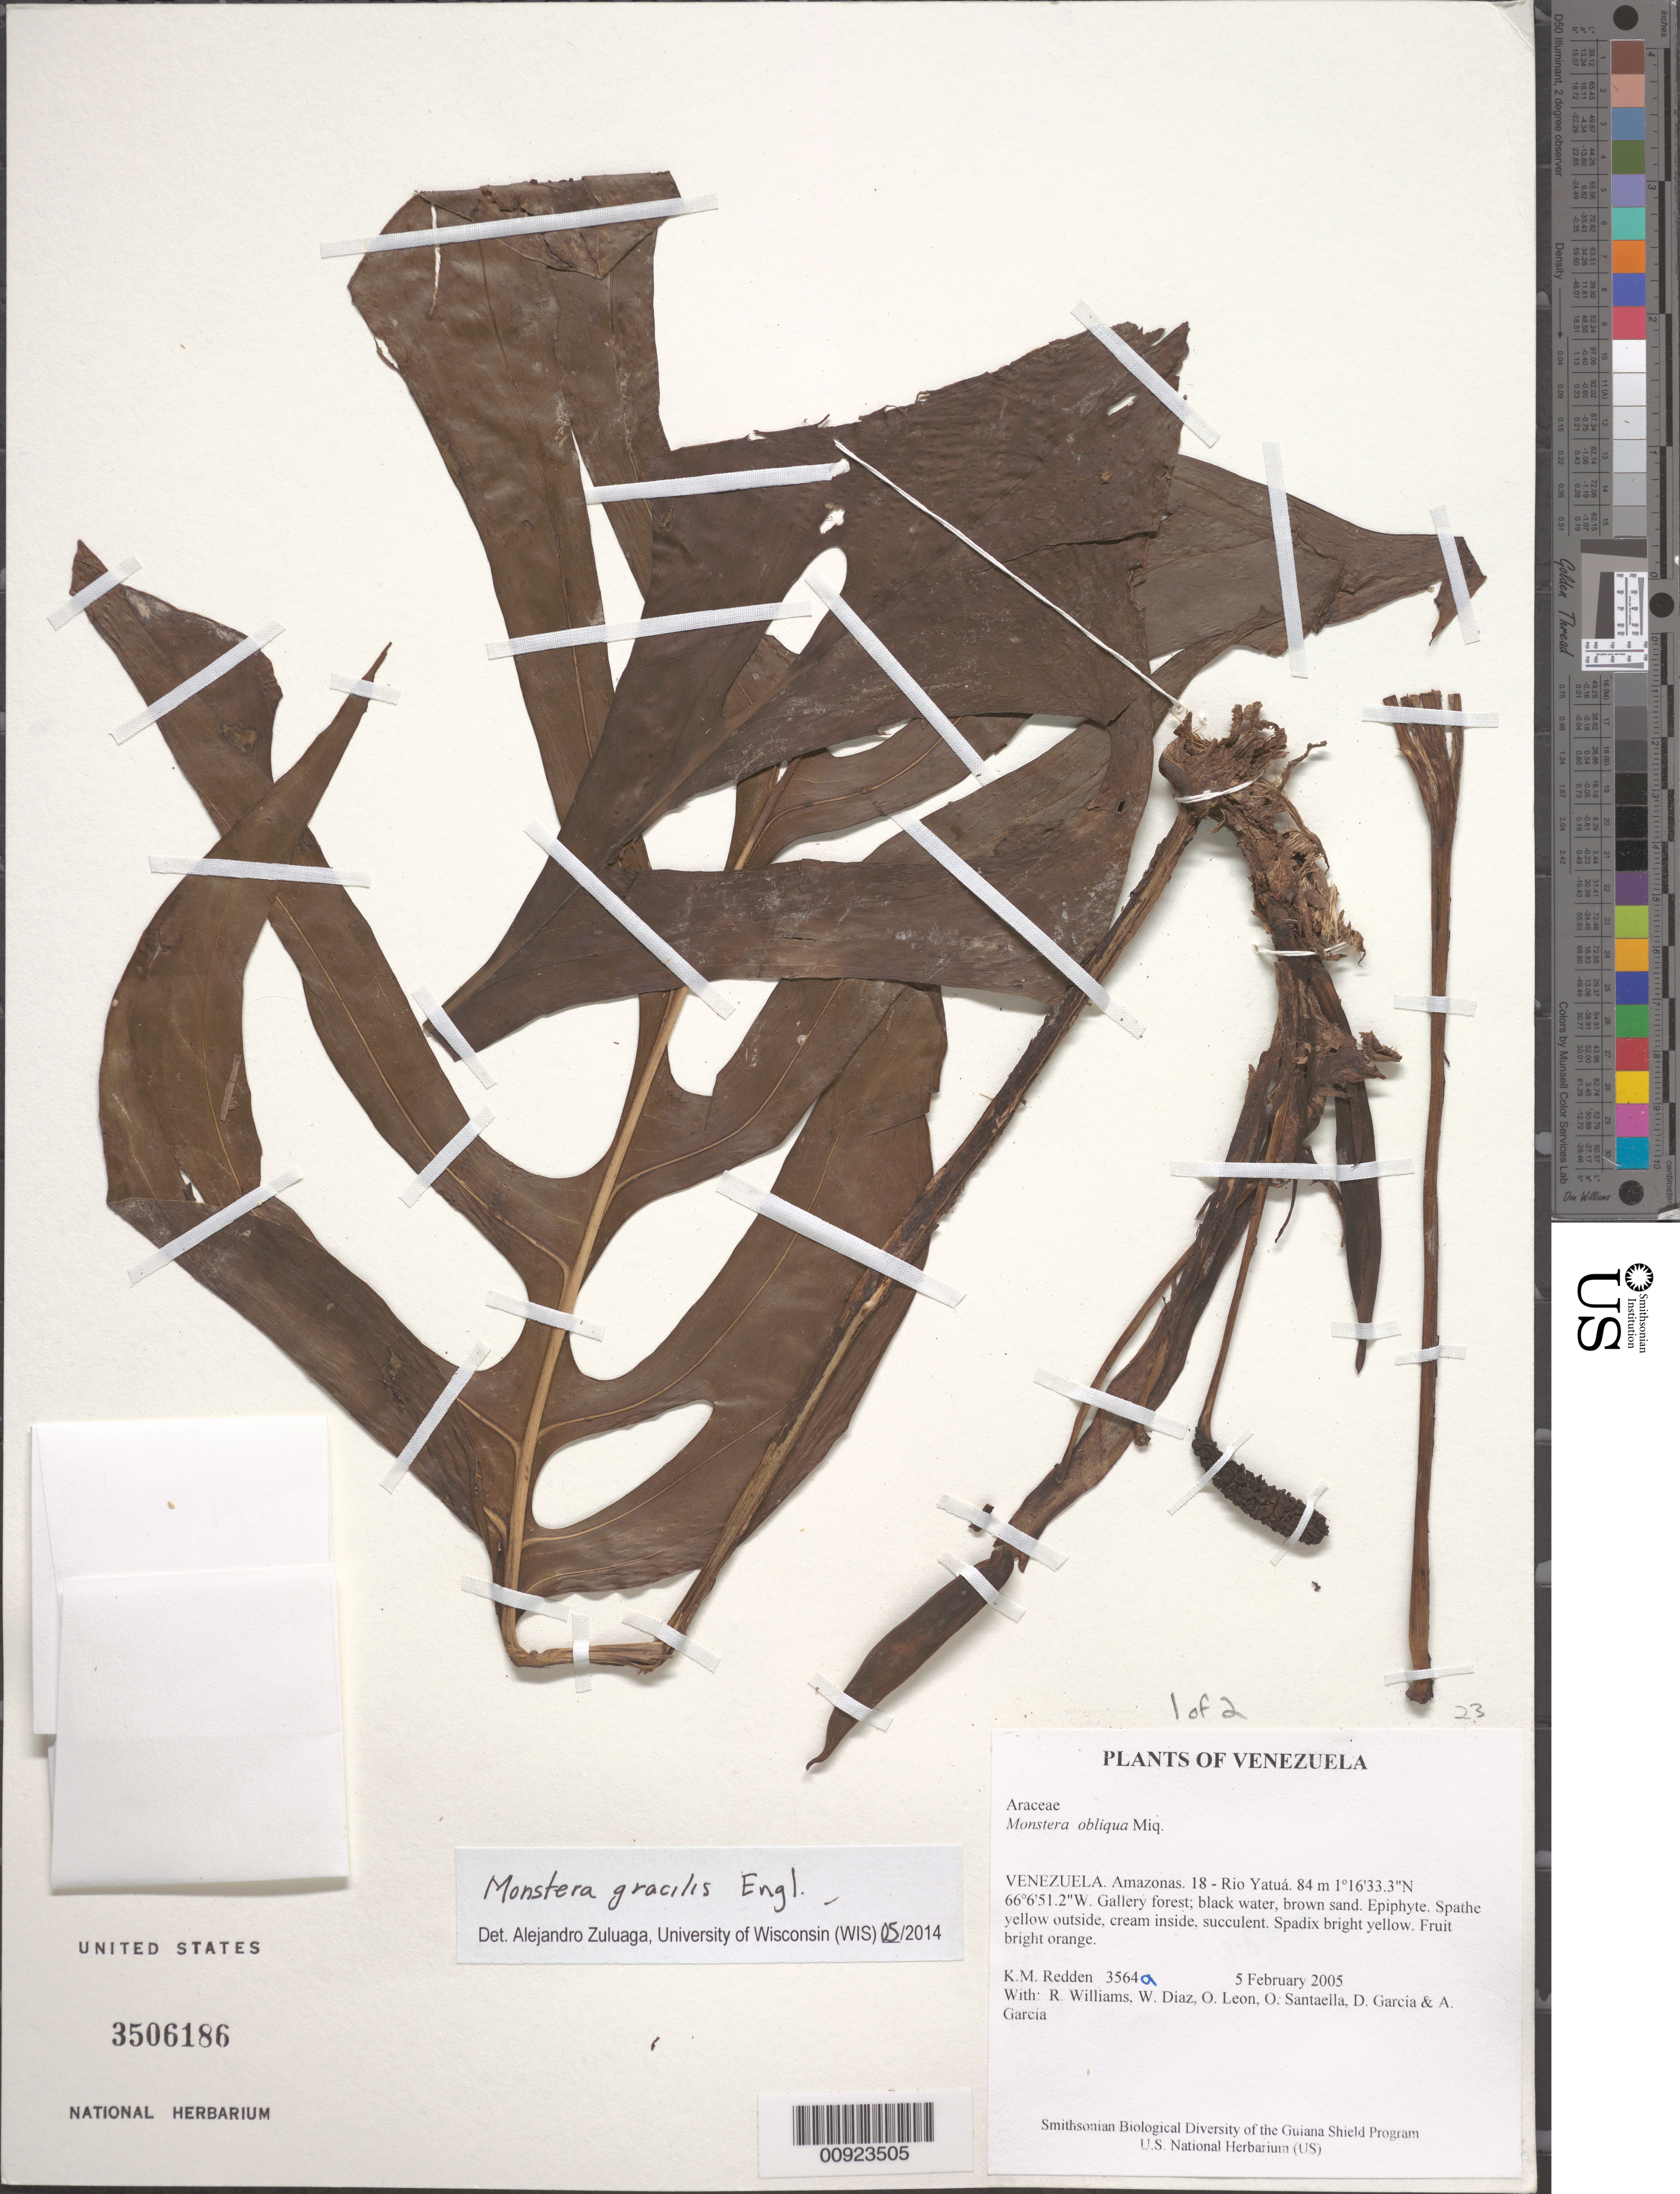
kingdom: Plantae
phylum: Tracheophyta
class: Liliopsida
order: Alismatales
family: Araceae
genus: Monstera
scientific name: Monstera gracilis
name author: Engl.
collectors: K. M. Redden, R. Williams, W. Díaz P., O. León, O. Santaella, D. Garcia & A. Garcia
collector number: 3564 a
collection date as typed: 5 February 2005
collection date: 2005-02-05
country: Venezuela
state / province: Amazonas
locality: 18 - Rio Yatuá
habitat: Gallery forest; black water, brown sand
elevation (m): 84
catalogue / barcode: US 3506186